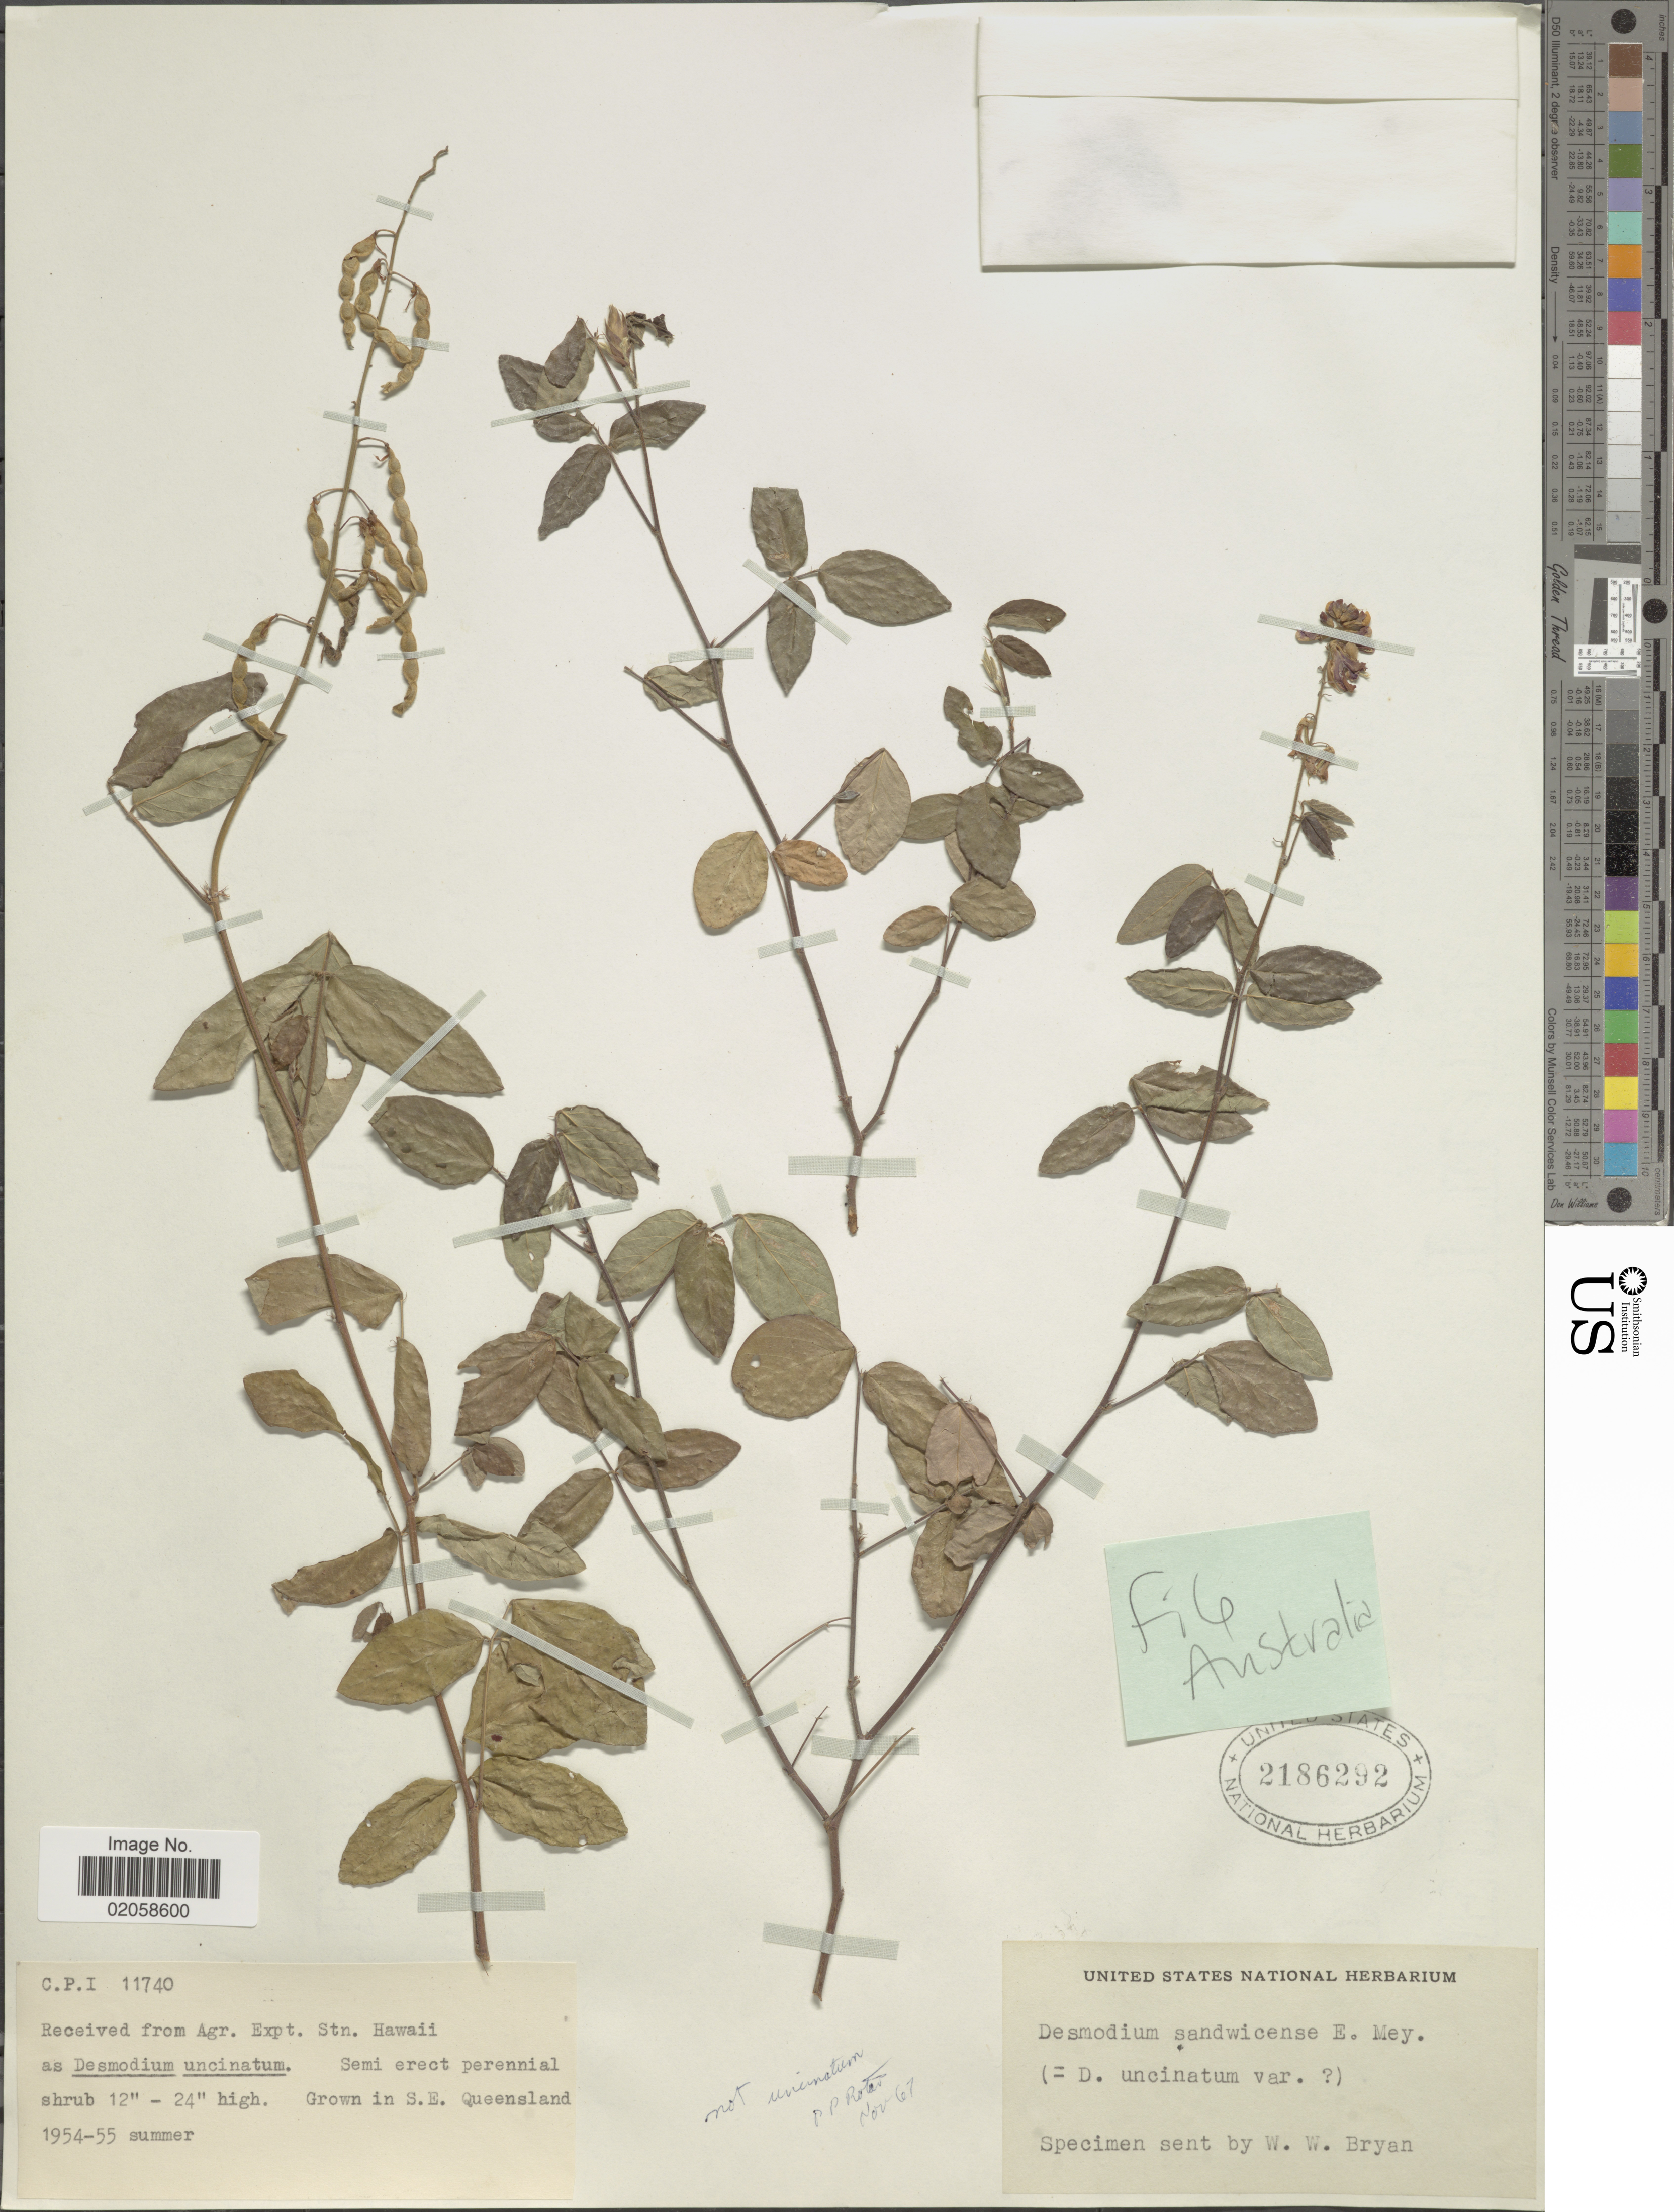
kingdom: Plantae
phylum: Tracheophyta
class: Magnoliopsida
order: Fabales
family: Fabaceae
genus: Desmodium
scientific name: Desmodium sp.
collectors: W. Bryan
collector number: C. P. I 11740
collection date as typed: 1954-55 summer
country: Australia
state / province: Queensland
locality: S.E. Queensland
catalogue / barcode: US 1286292